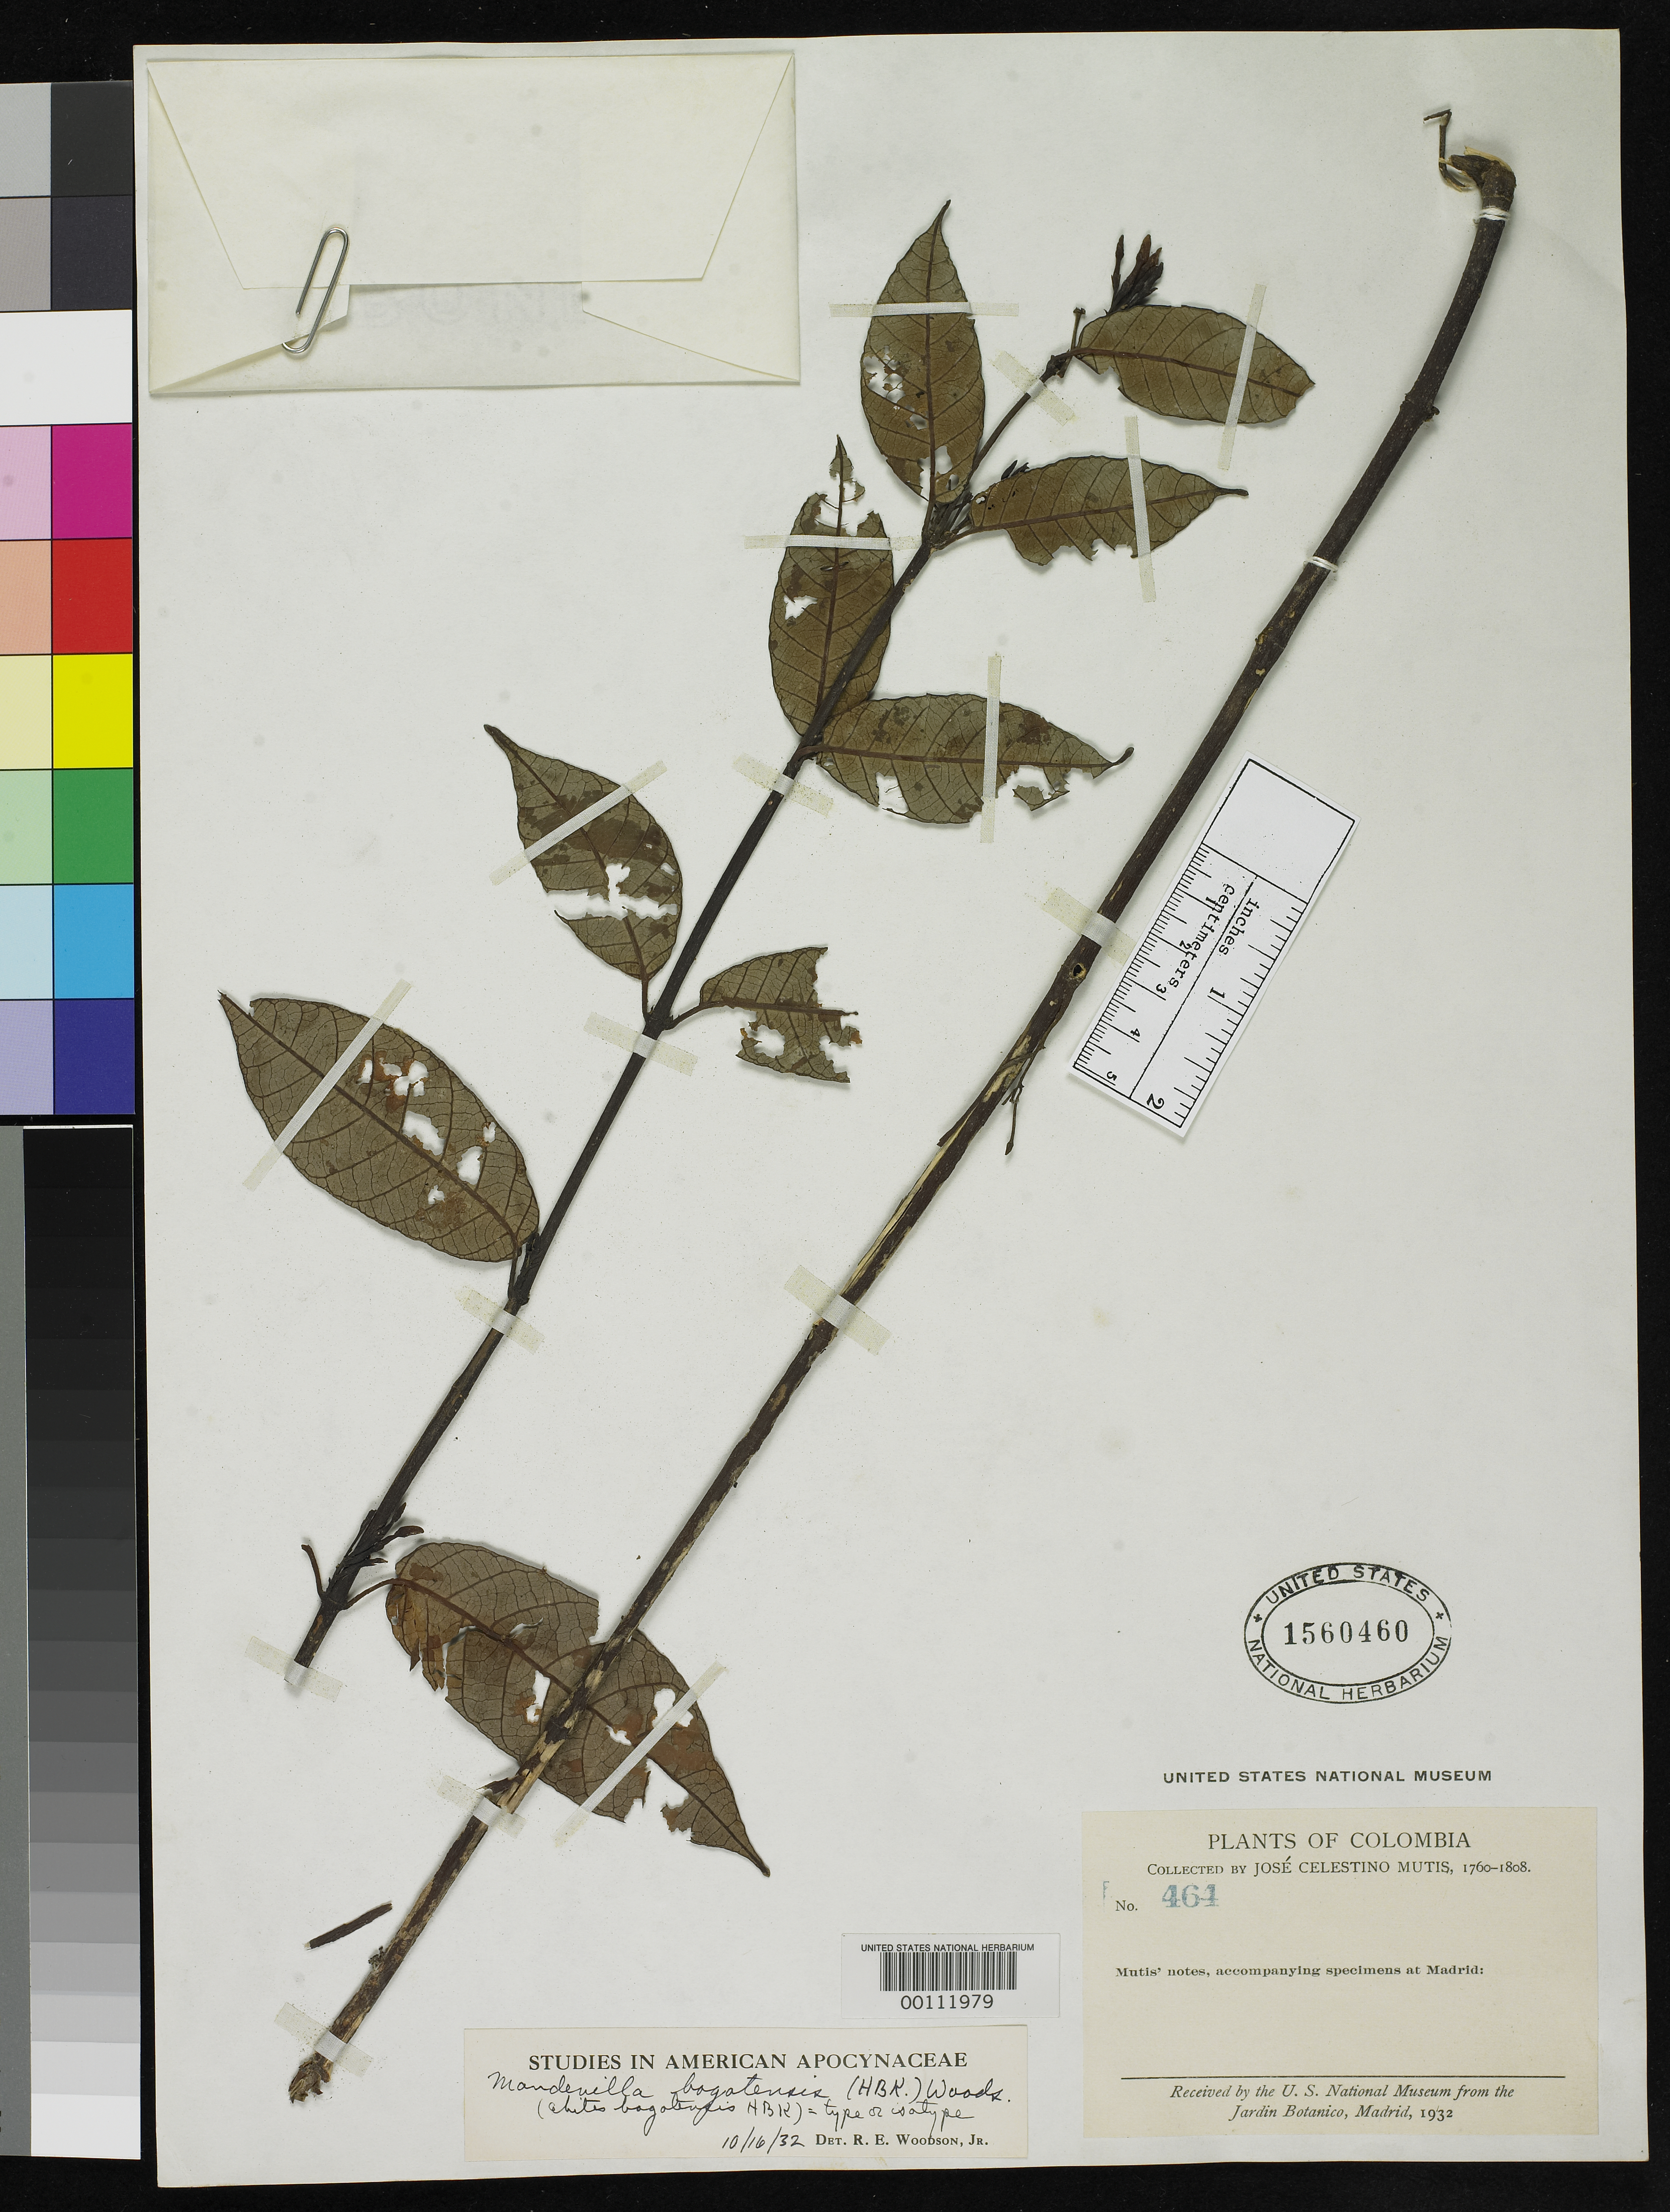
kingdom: Plantae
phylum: Tracheophyta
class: Magnoliopsida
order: Gentianales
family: Apocynaceae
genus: Echites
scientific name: Echites bogotensis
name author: Kunth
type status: Type Collection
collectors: J. C. B. Mutis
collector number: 464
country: Colombia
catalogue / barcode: US 1560460